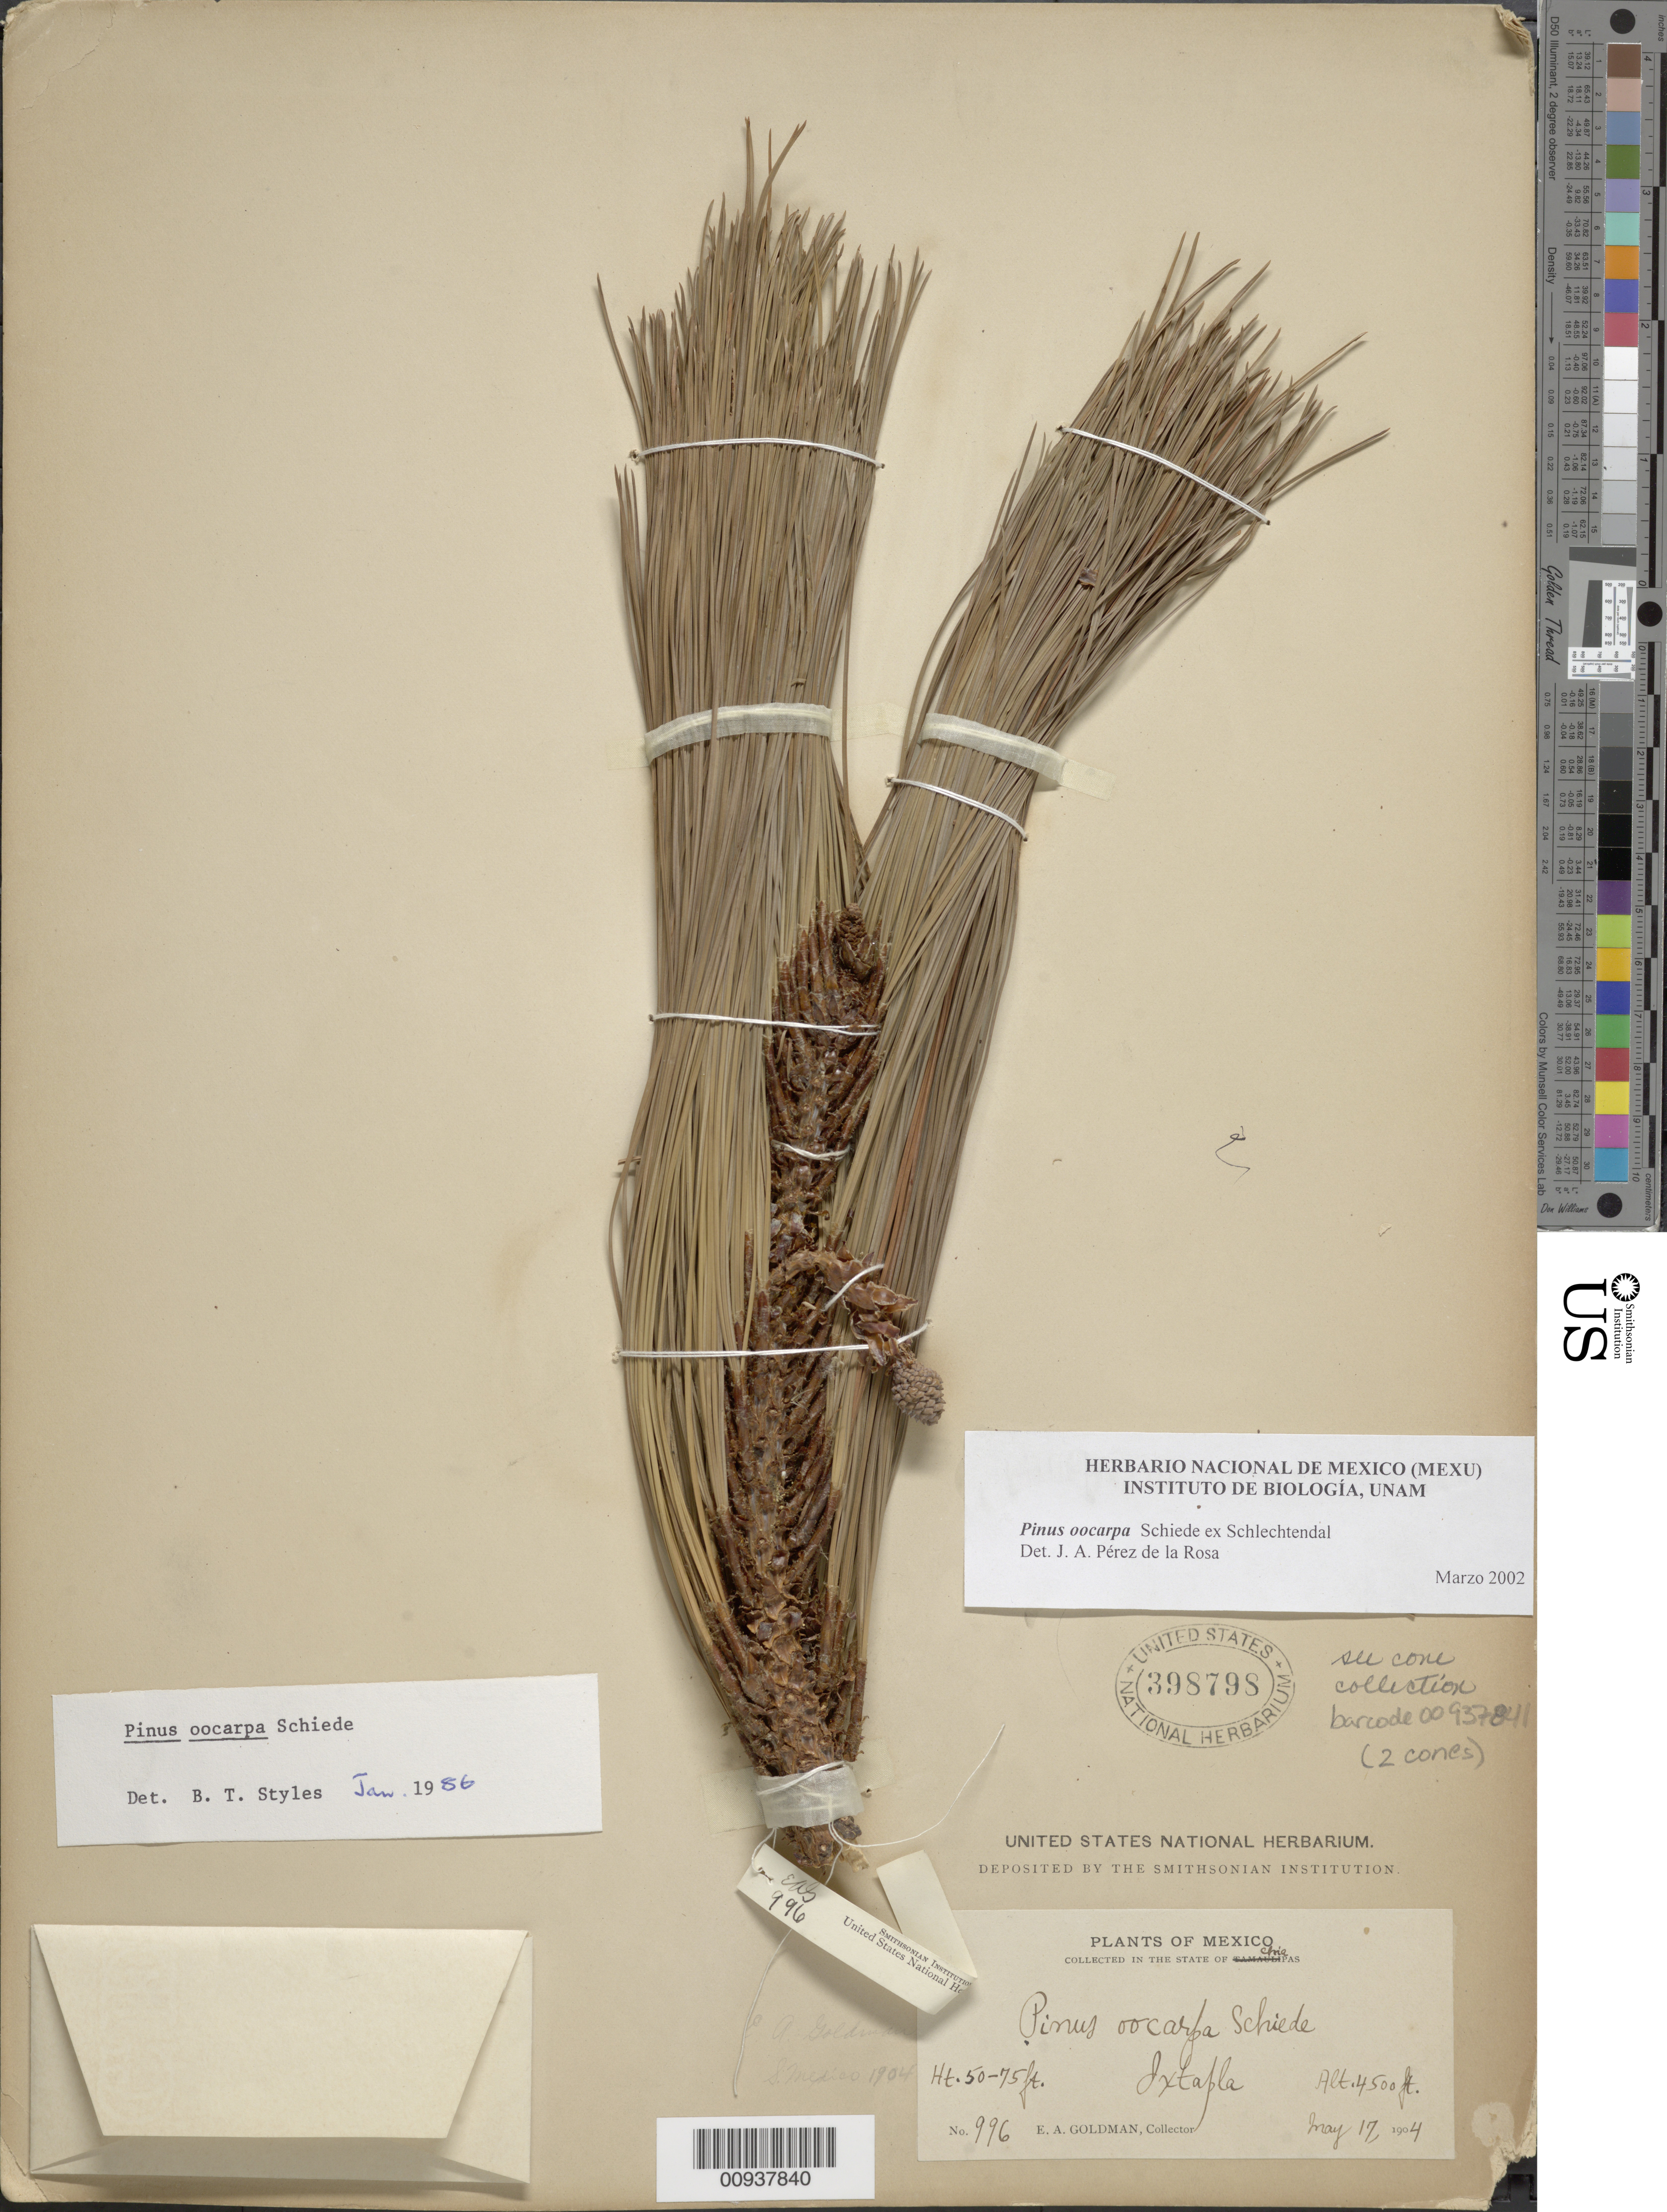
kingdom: Plantae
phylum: Tracheophyta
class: Pinopsida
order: Pinales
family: Pinaceae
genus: Pinus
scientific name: Pinus oocarpa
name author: Schiede ex Schltdl.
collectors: E. A. Goldman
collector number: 996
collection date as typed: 17 May 1904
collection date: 1904-05-17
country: Mexico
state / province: Chiapas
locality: Ixtapla [sic correct spelling Ixtapa].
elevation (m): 1372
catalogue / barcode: US 398798